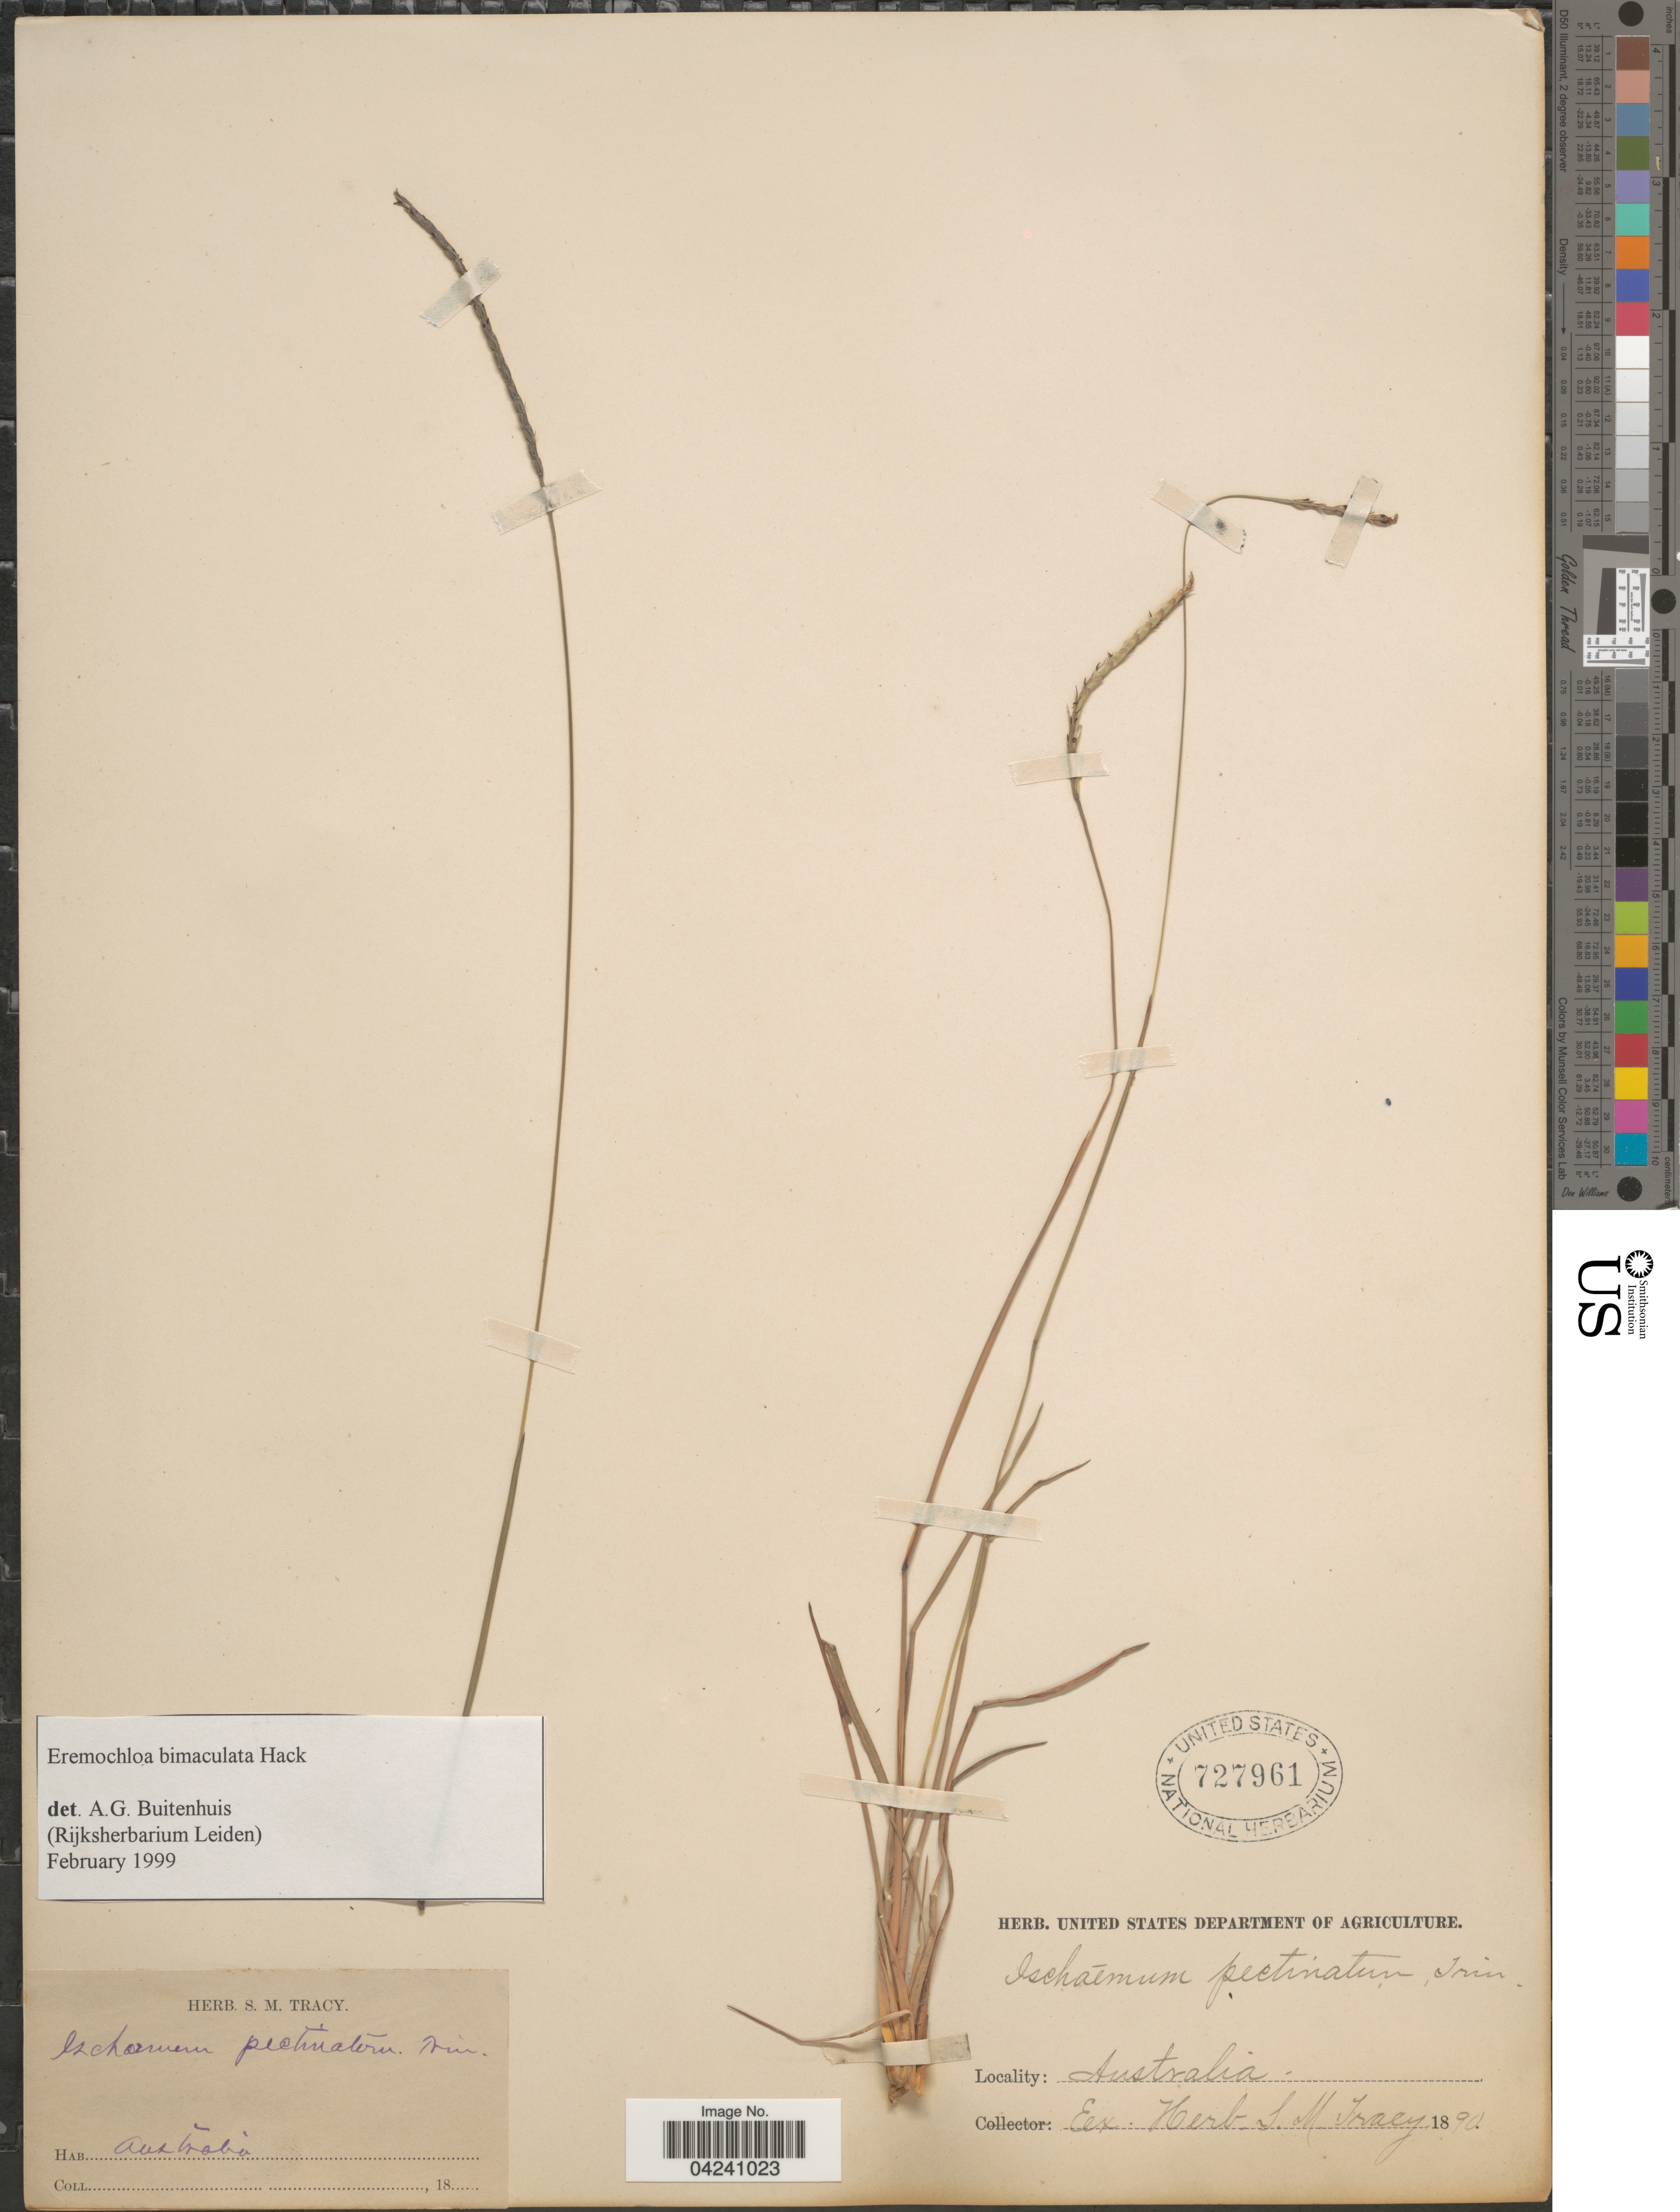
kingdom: Plantae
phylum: Tracheophyta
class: Liliopsida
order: Poales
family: Poaceae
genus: Eremochloa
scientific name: Eremochloa bimaculata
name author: Hack.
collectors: Ex herb. S. M. Tracy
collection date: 1890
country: Australia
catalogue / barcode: US 727961